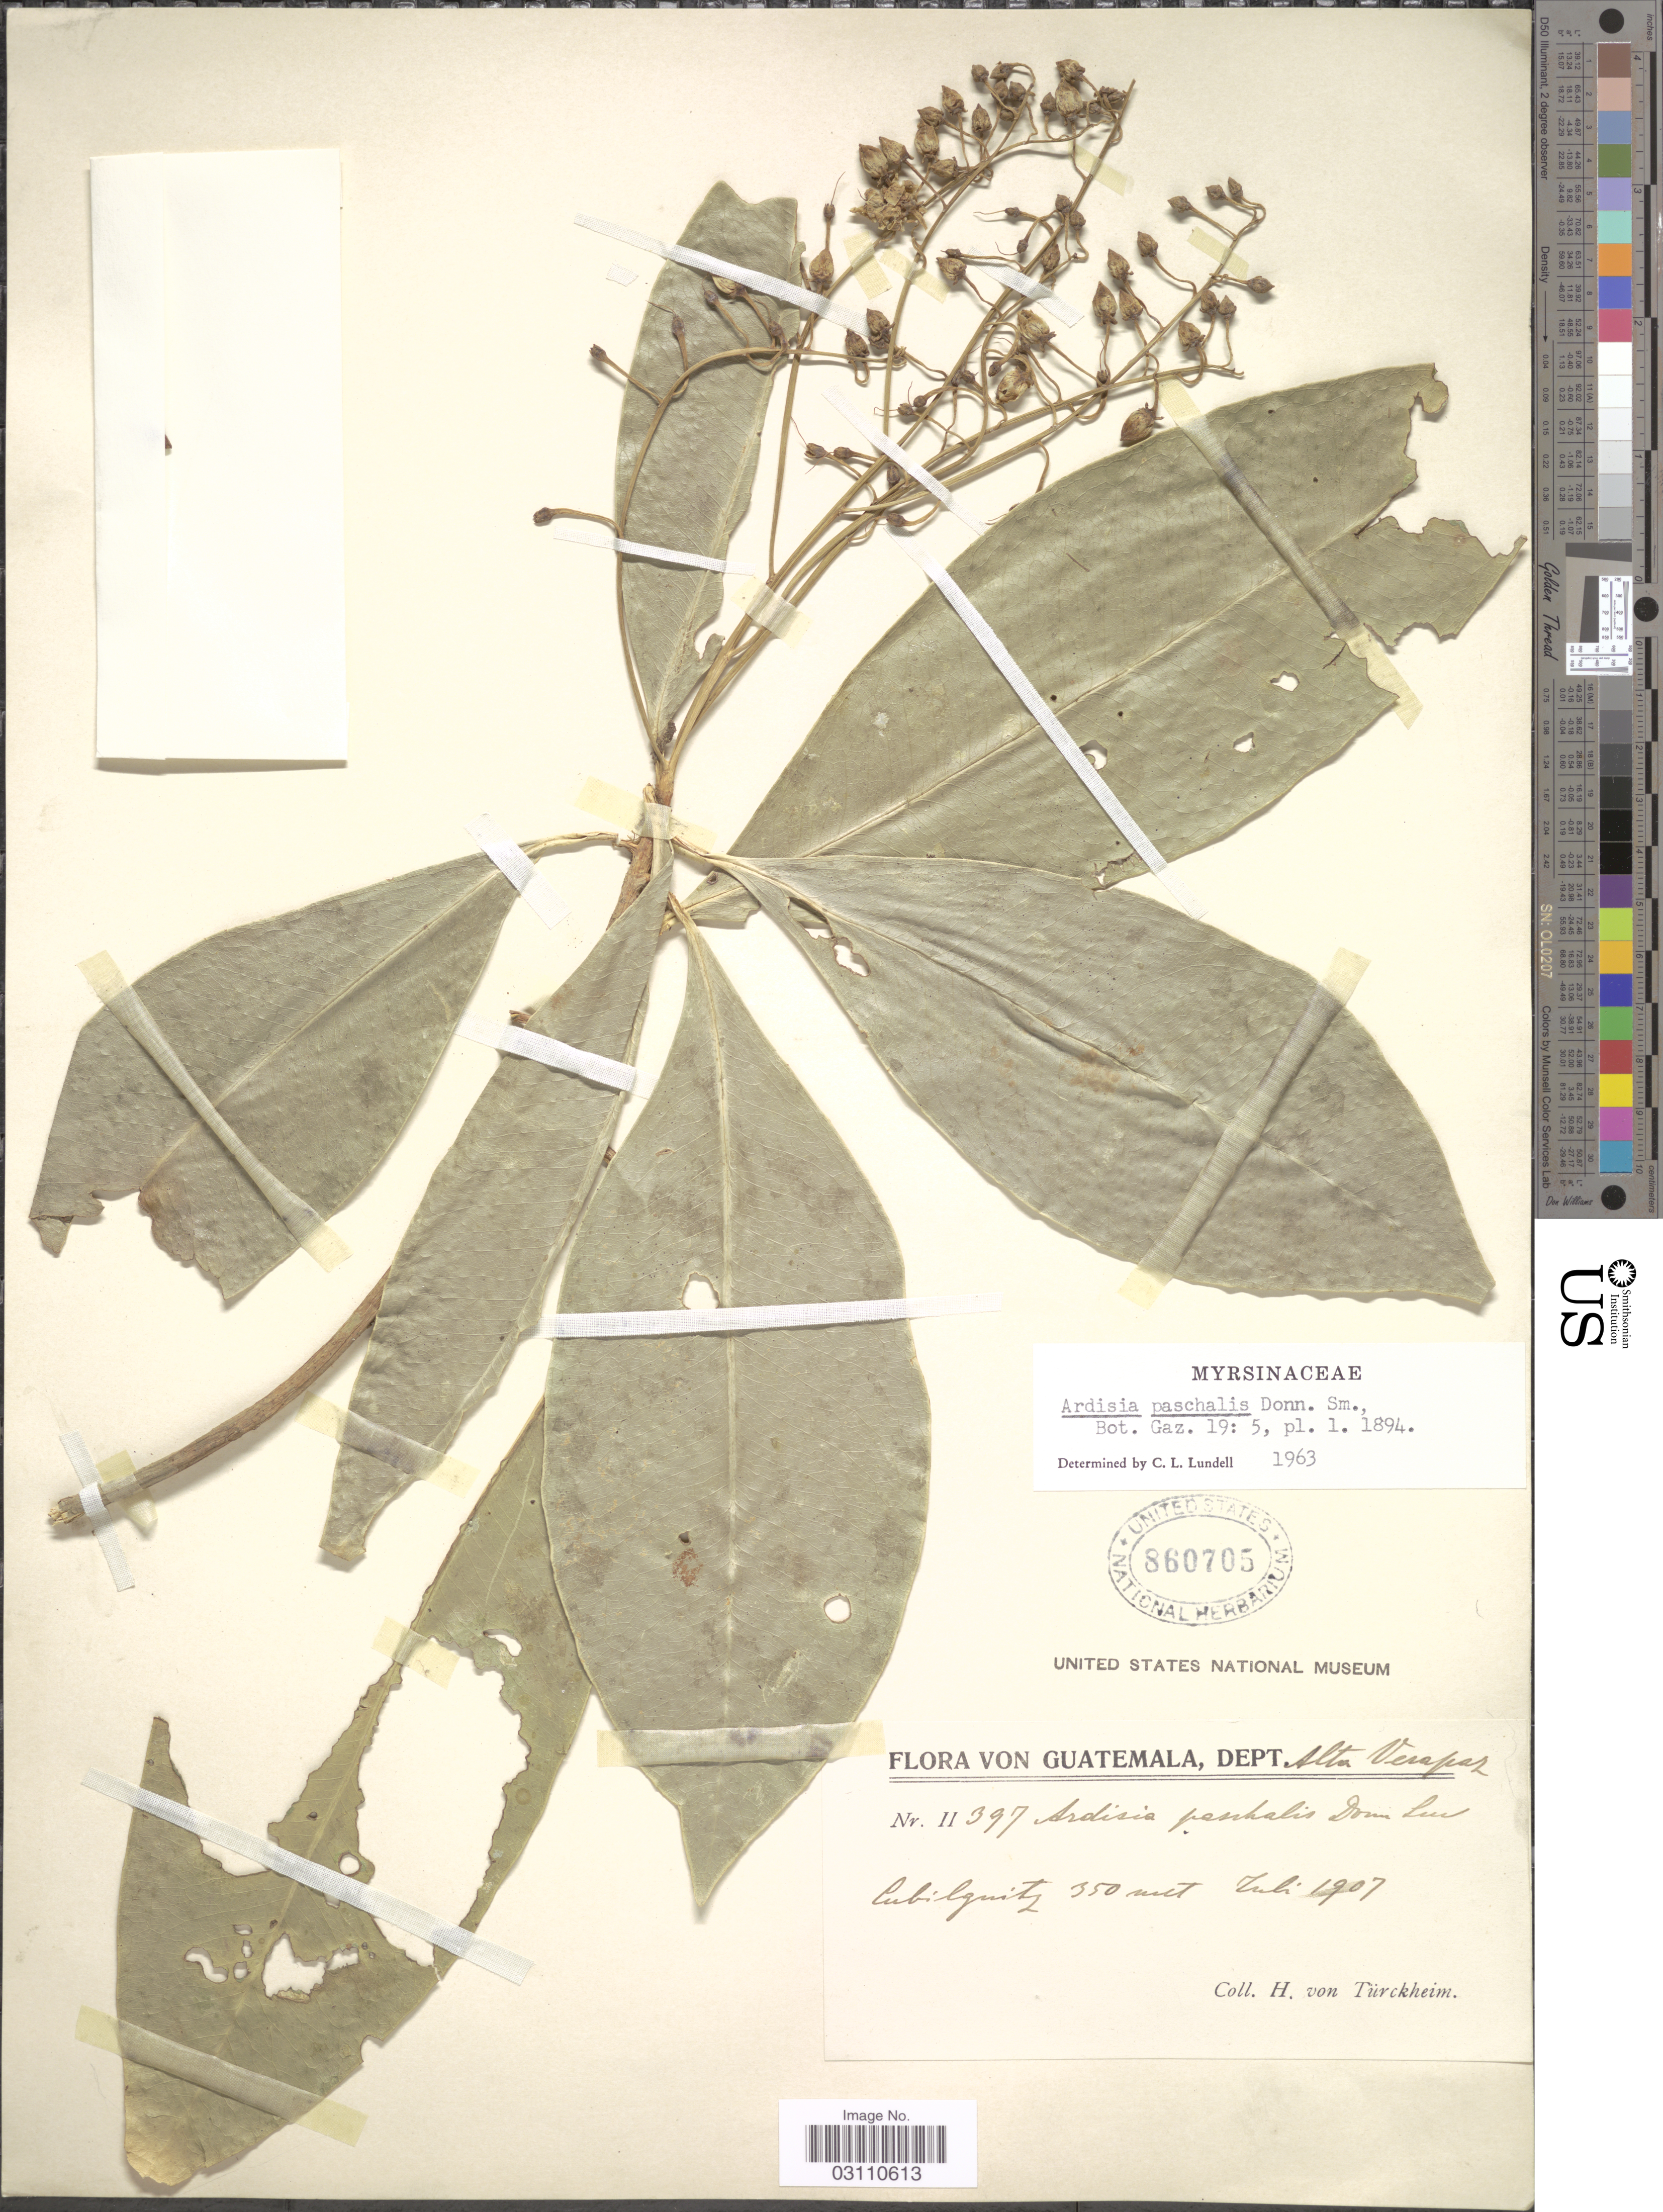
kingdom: Plantae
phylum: Tracheophyta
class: Magnoliopsida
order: Ericales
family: Primulaceae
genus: Ardisia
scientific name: Ardisia paschalis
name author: Donn. Sm.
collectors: H. von Türckheim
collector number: II 397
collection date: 1907-07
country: Guatemala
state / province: Alta Verapaz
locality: Dept. Alta Verapaz. Cubilquitz.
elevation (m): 350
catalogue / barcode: US 860705